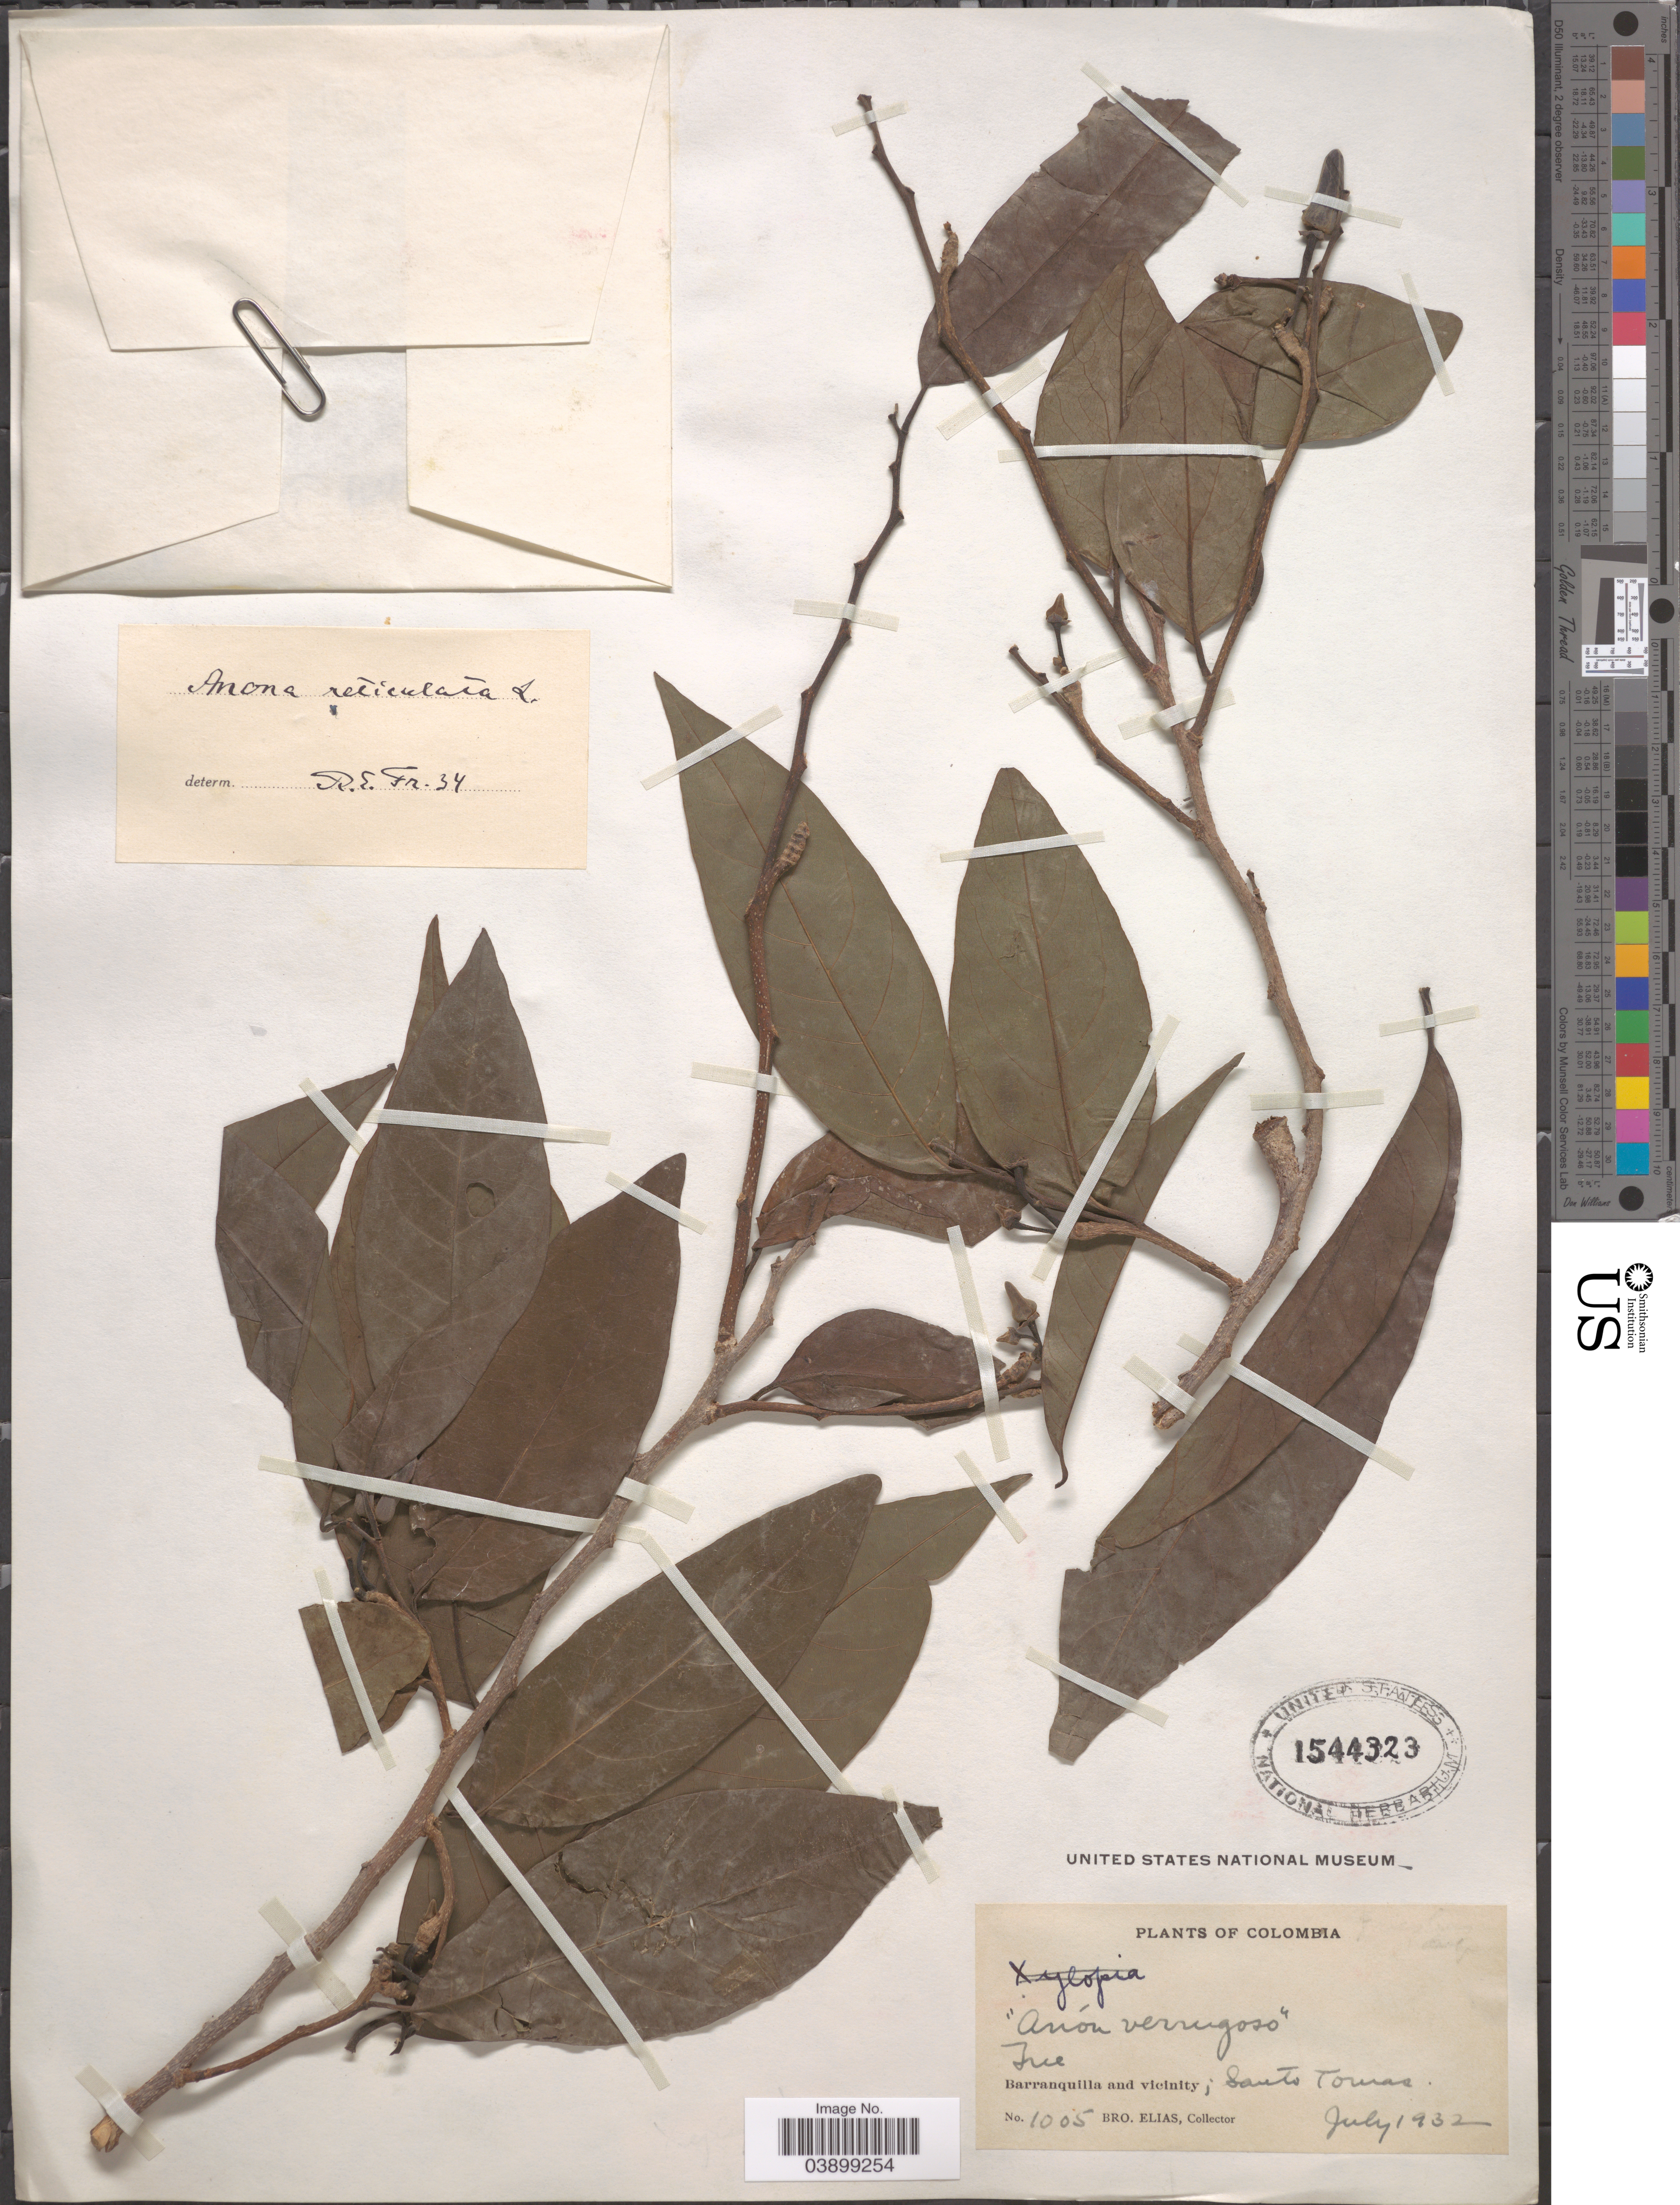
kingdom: Plantae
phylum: Tracheophyta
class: Magnoliopsida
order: Magnoliales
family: Annonaceae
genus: Annona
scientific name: Annona reticulata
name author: L.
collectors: Bro. Elias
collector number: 1005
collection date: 1932-07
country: Colombia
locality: Barranquila and vicinity; Santo Tomas.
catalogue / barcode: US 1544323